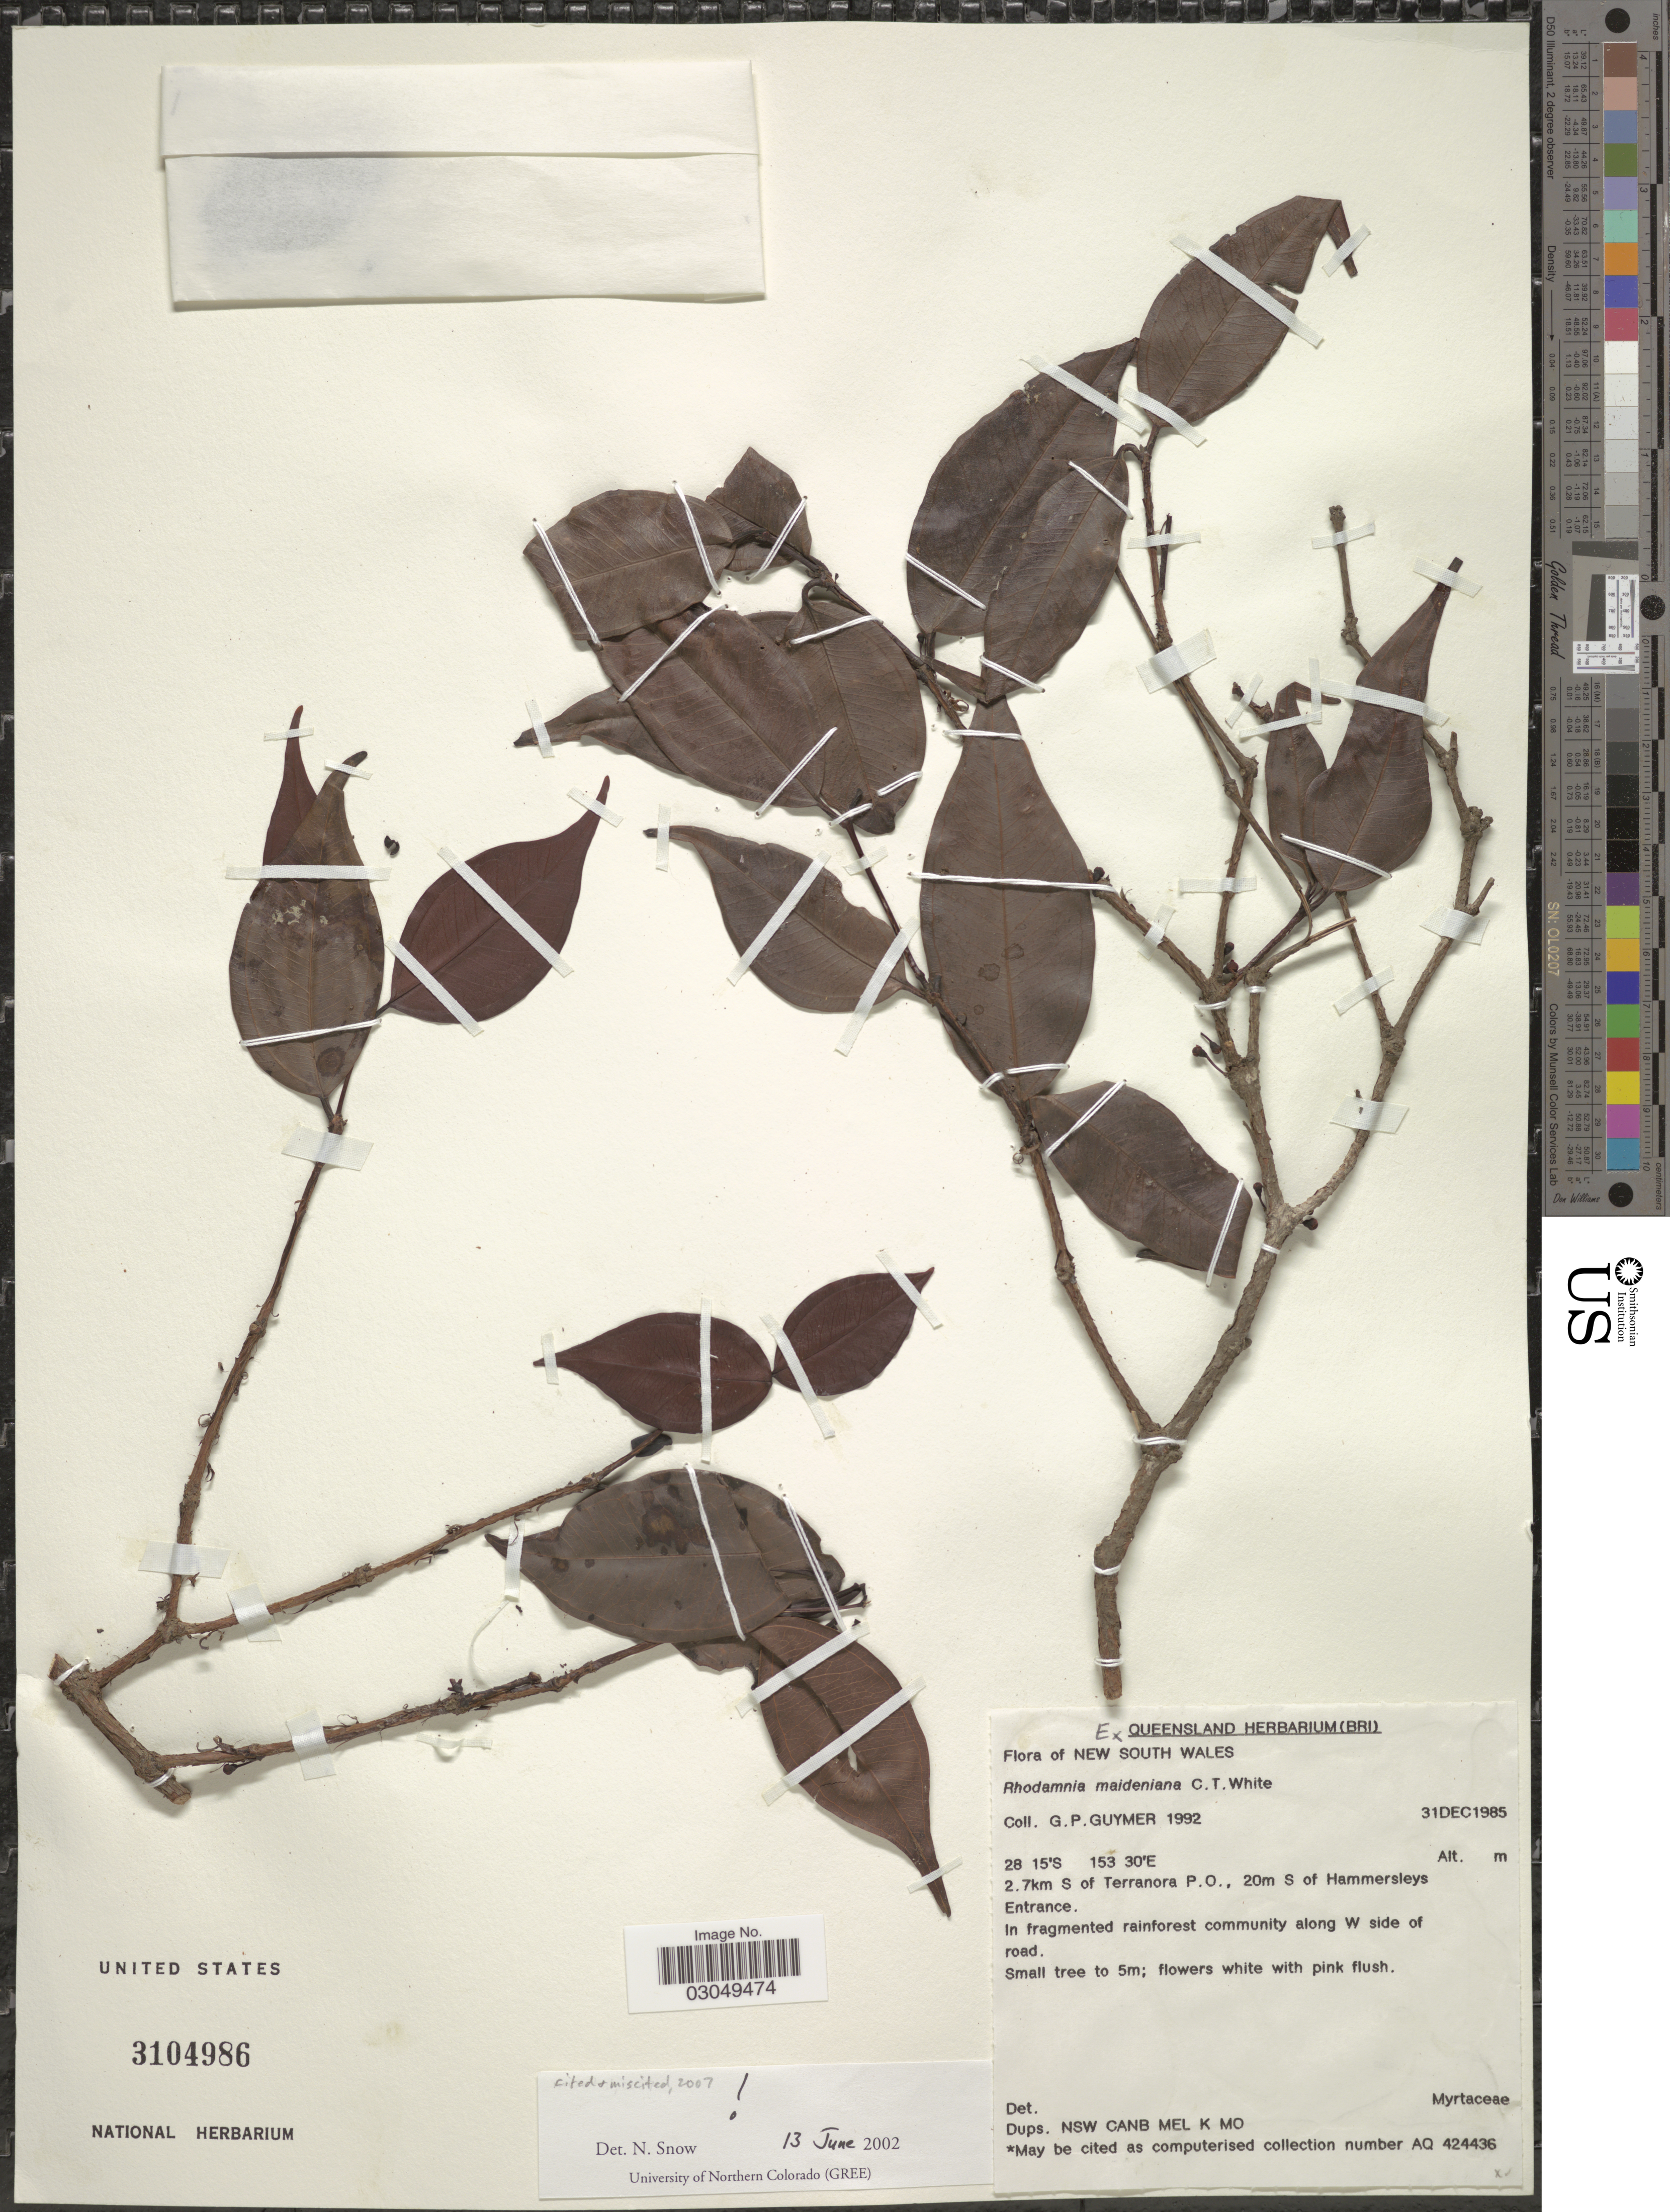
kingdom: Plantae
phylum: Tracheophyta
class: Magnoliopsida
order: Myrtales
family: Myrtaceae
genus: Rhodamnia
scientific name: Rhodamnia maideniana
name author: C.T. White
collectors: G. P. Guymer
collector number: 1992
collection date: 1985-12-31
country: Australia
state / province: New South Wales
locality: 2.7km S of Terranora P.O., 20m S of Hammersleys Entrance.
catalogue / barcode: US 3104986